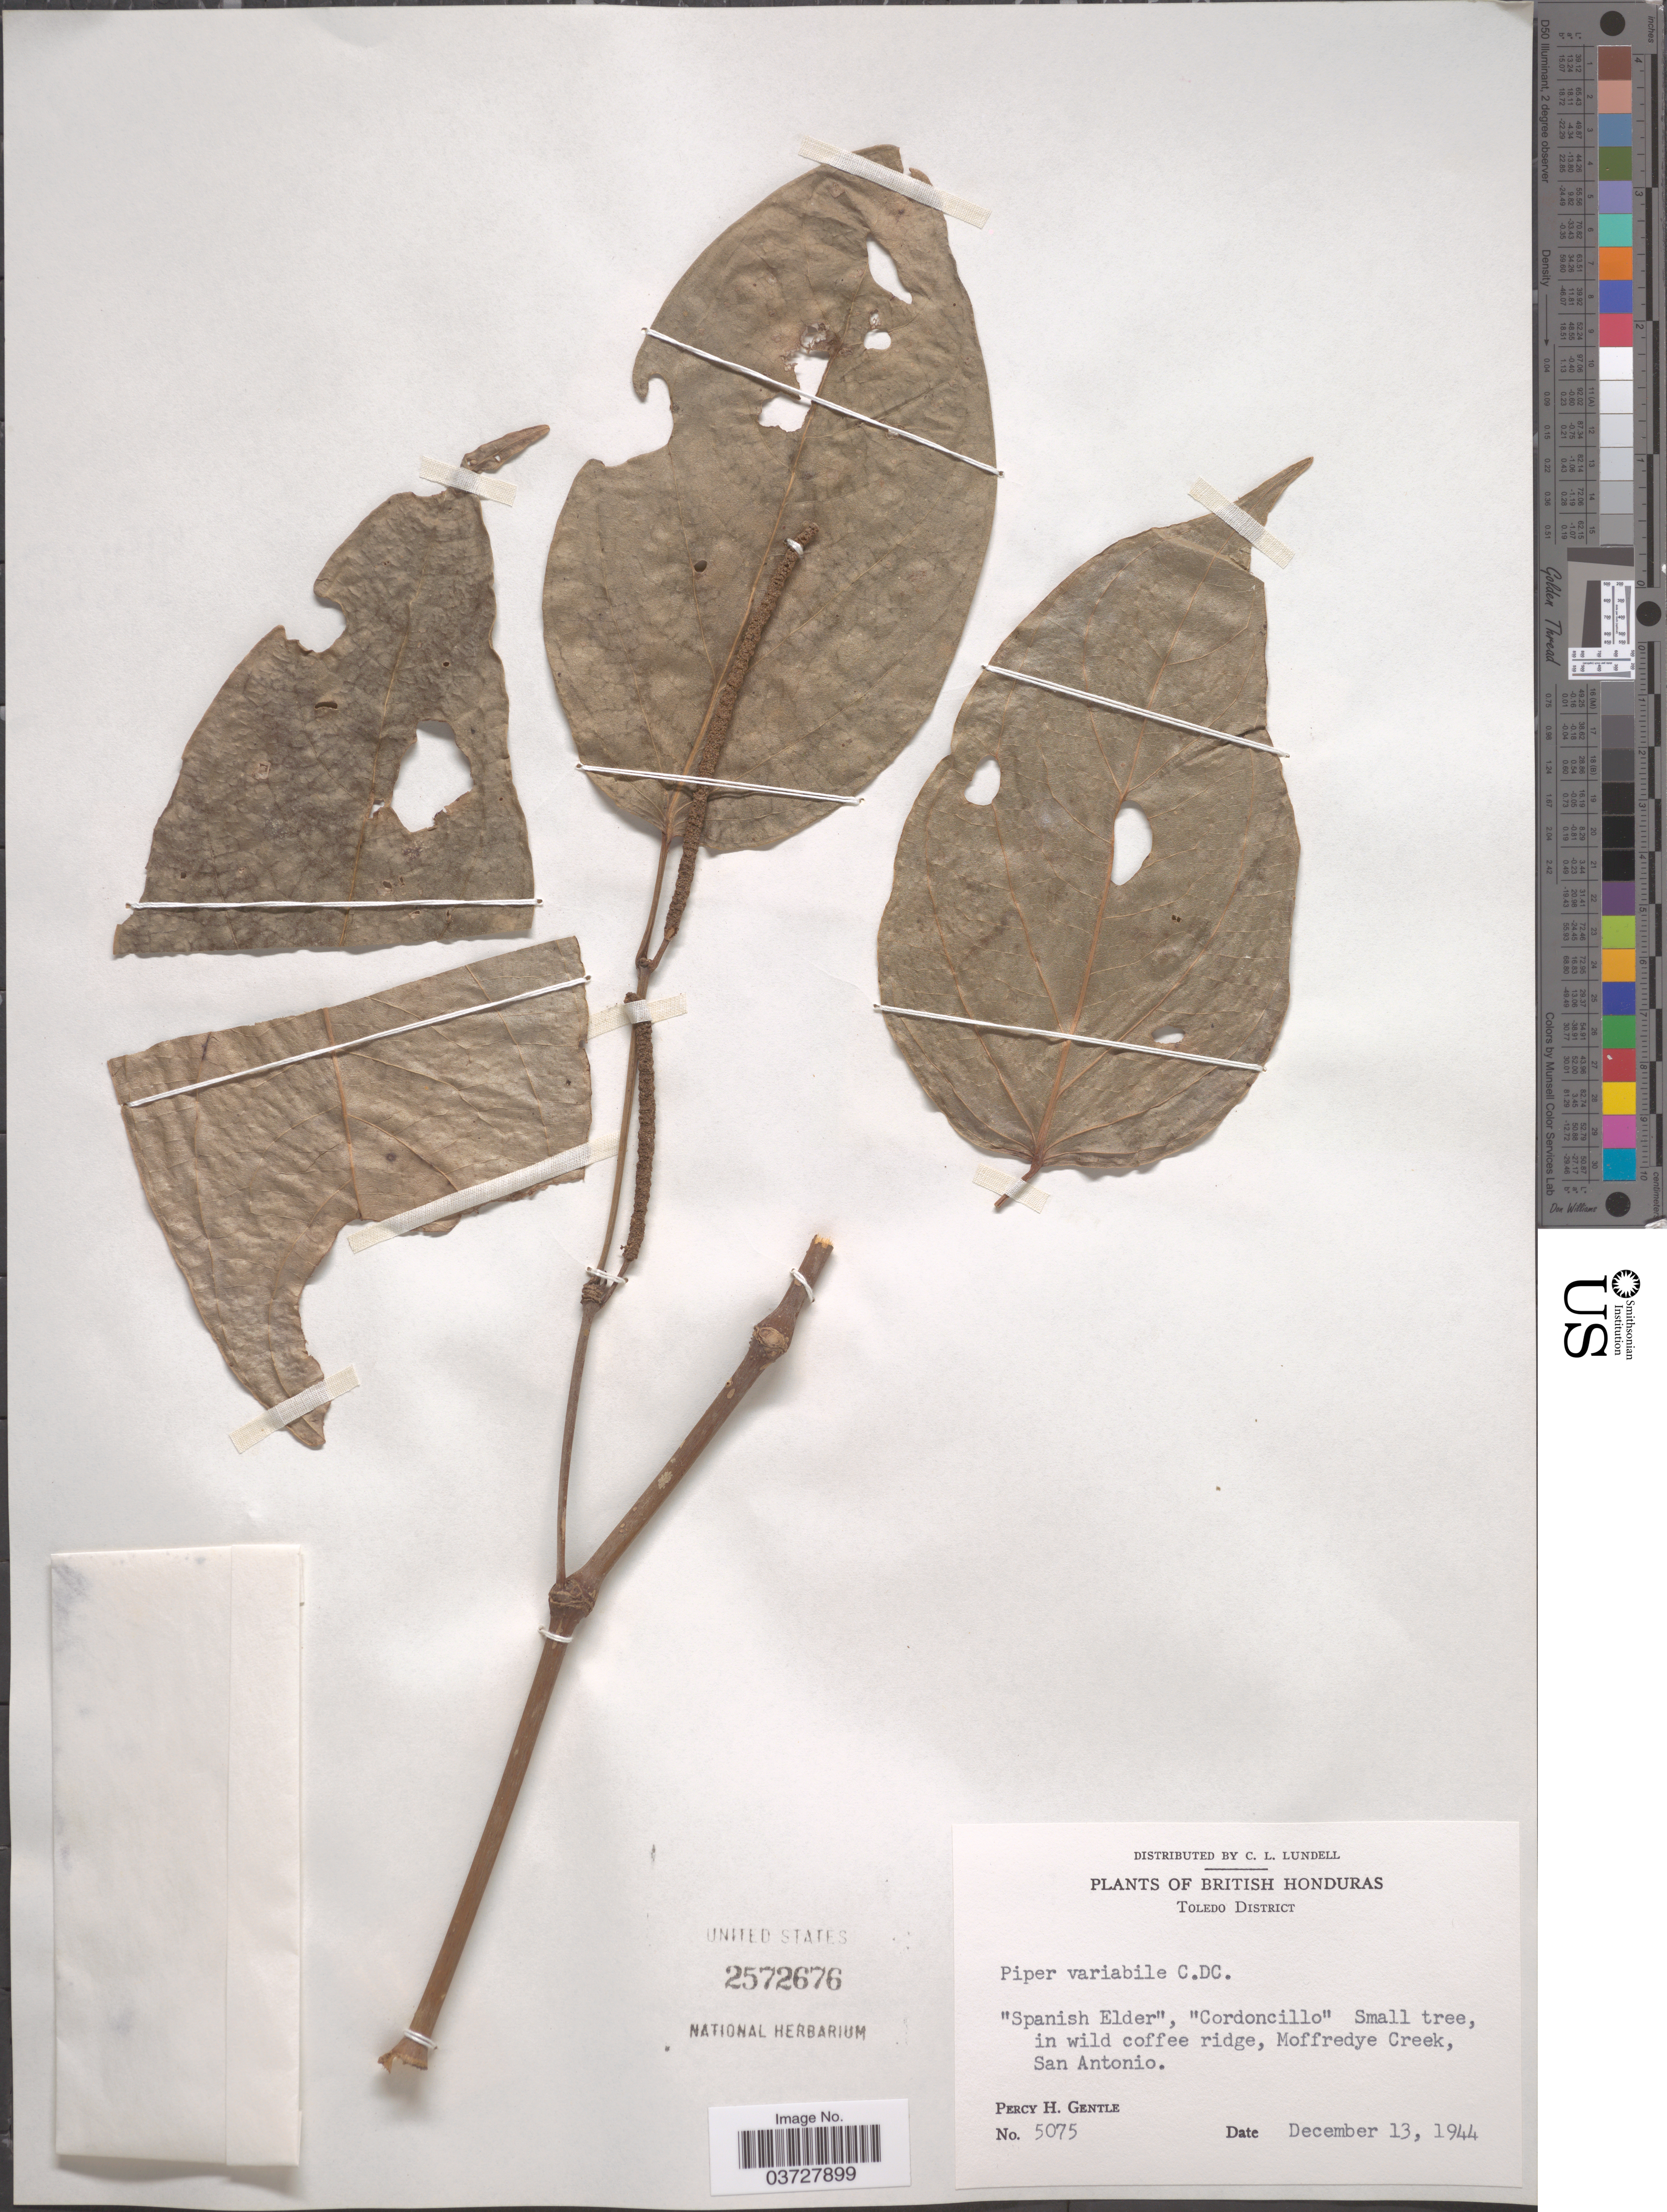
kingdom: Plantae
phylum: Tracheophyta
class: Magnoliopsida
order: Piperales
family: Piperaceae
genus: Piper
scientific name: Piper variabile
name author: C. DC.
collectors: P. H. Gentle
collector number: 5075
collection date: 1944-12-13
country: Belize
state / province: Toledo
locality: British Honduras. Toledo District. Moffredye Creek, San Antonio.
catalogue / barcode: US 2572676